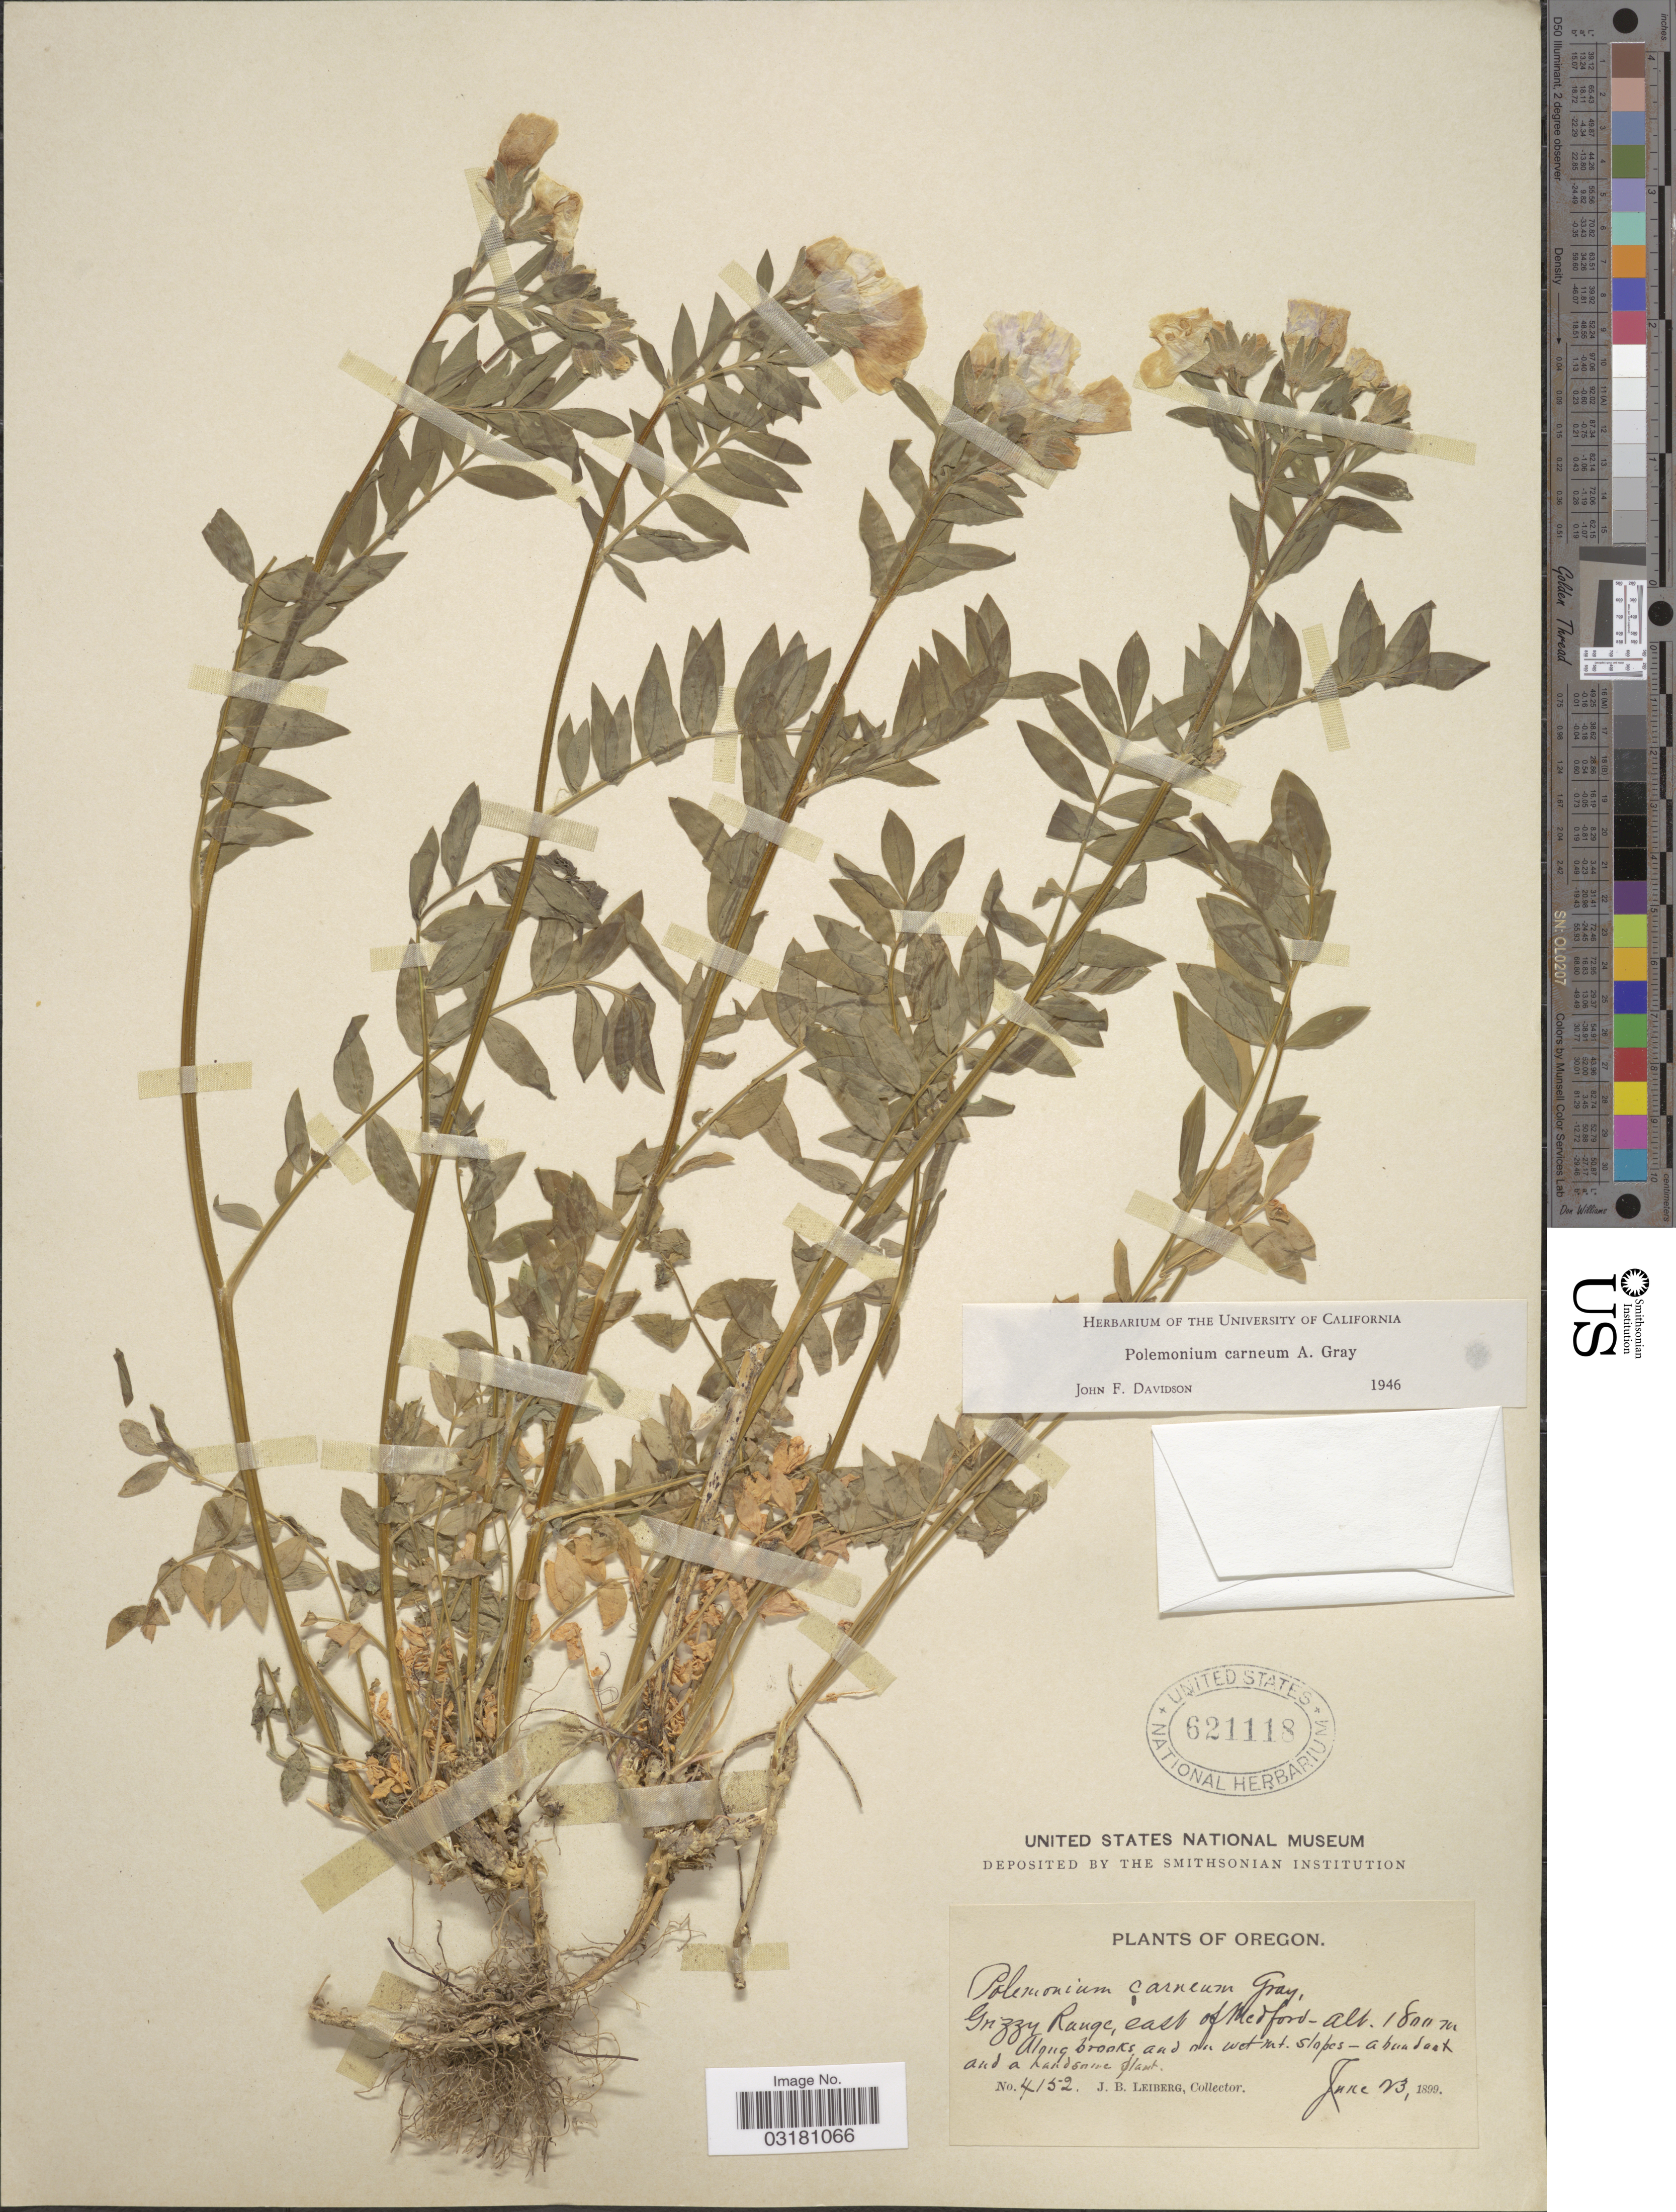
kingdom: Plantae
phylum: Tracheophyta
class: Magnoliopsida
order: Ericales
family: Polemoniaceae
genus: Polemonium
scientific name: Polemonium carneum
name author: A. Gray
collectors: J. B. Leiberg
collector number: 4152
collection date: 1899-06-23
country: United States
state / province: Oregon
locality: Grizzy Range, east of Medford. Along brooks and on wet mt. slopes.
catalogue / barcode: US 621118